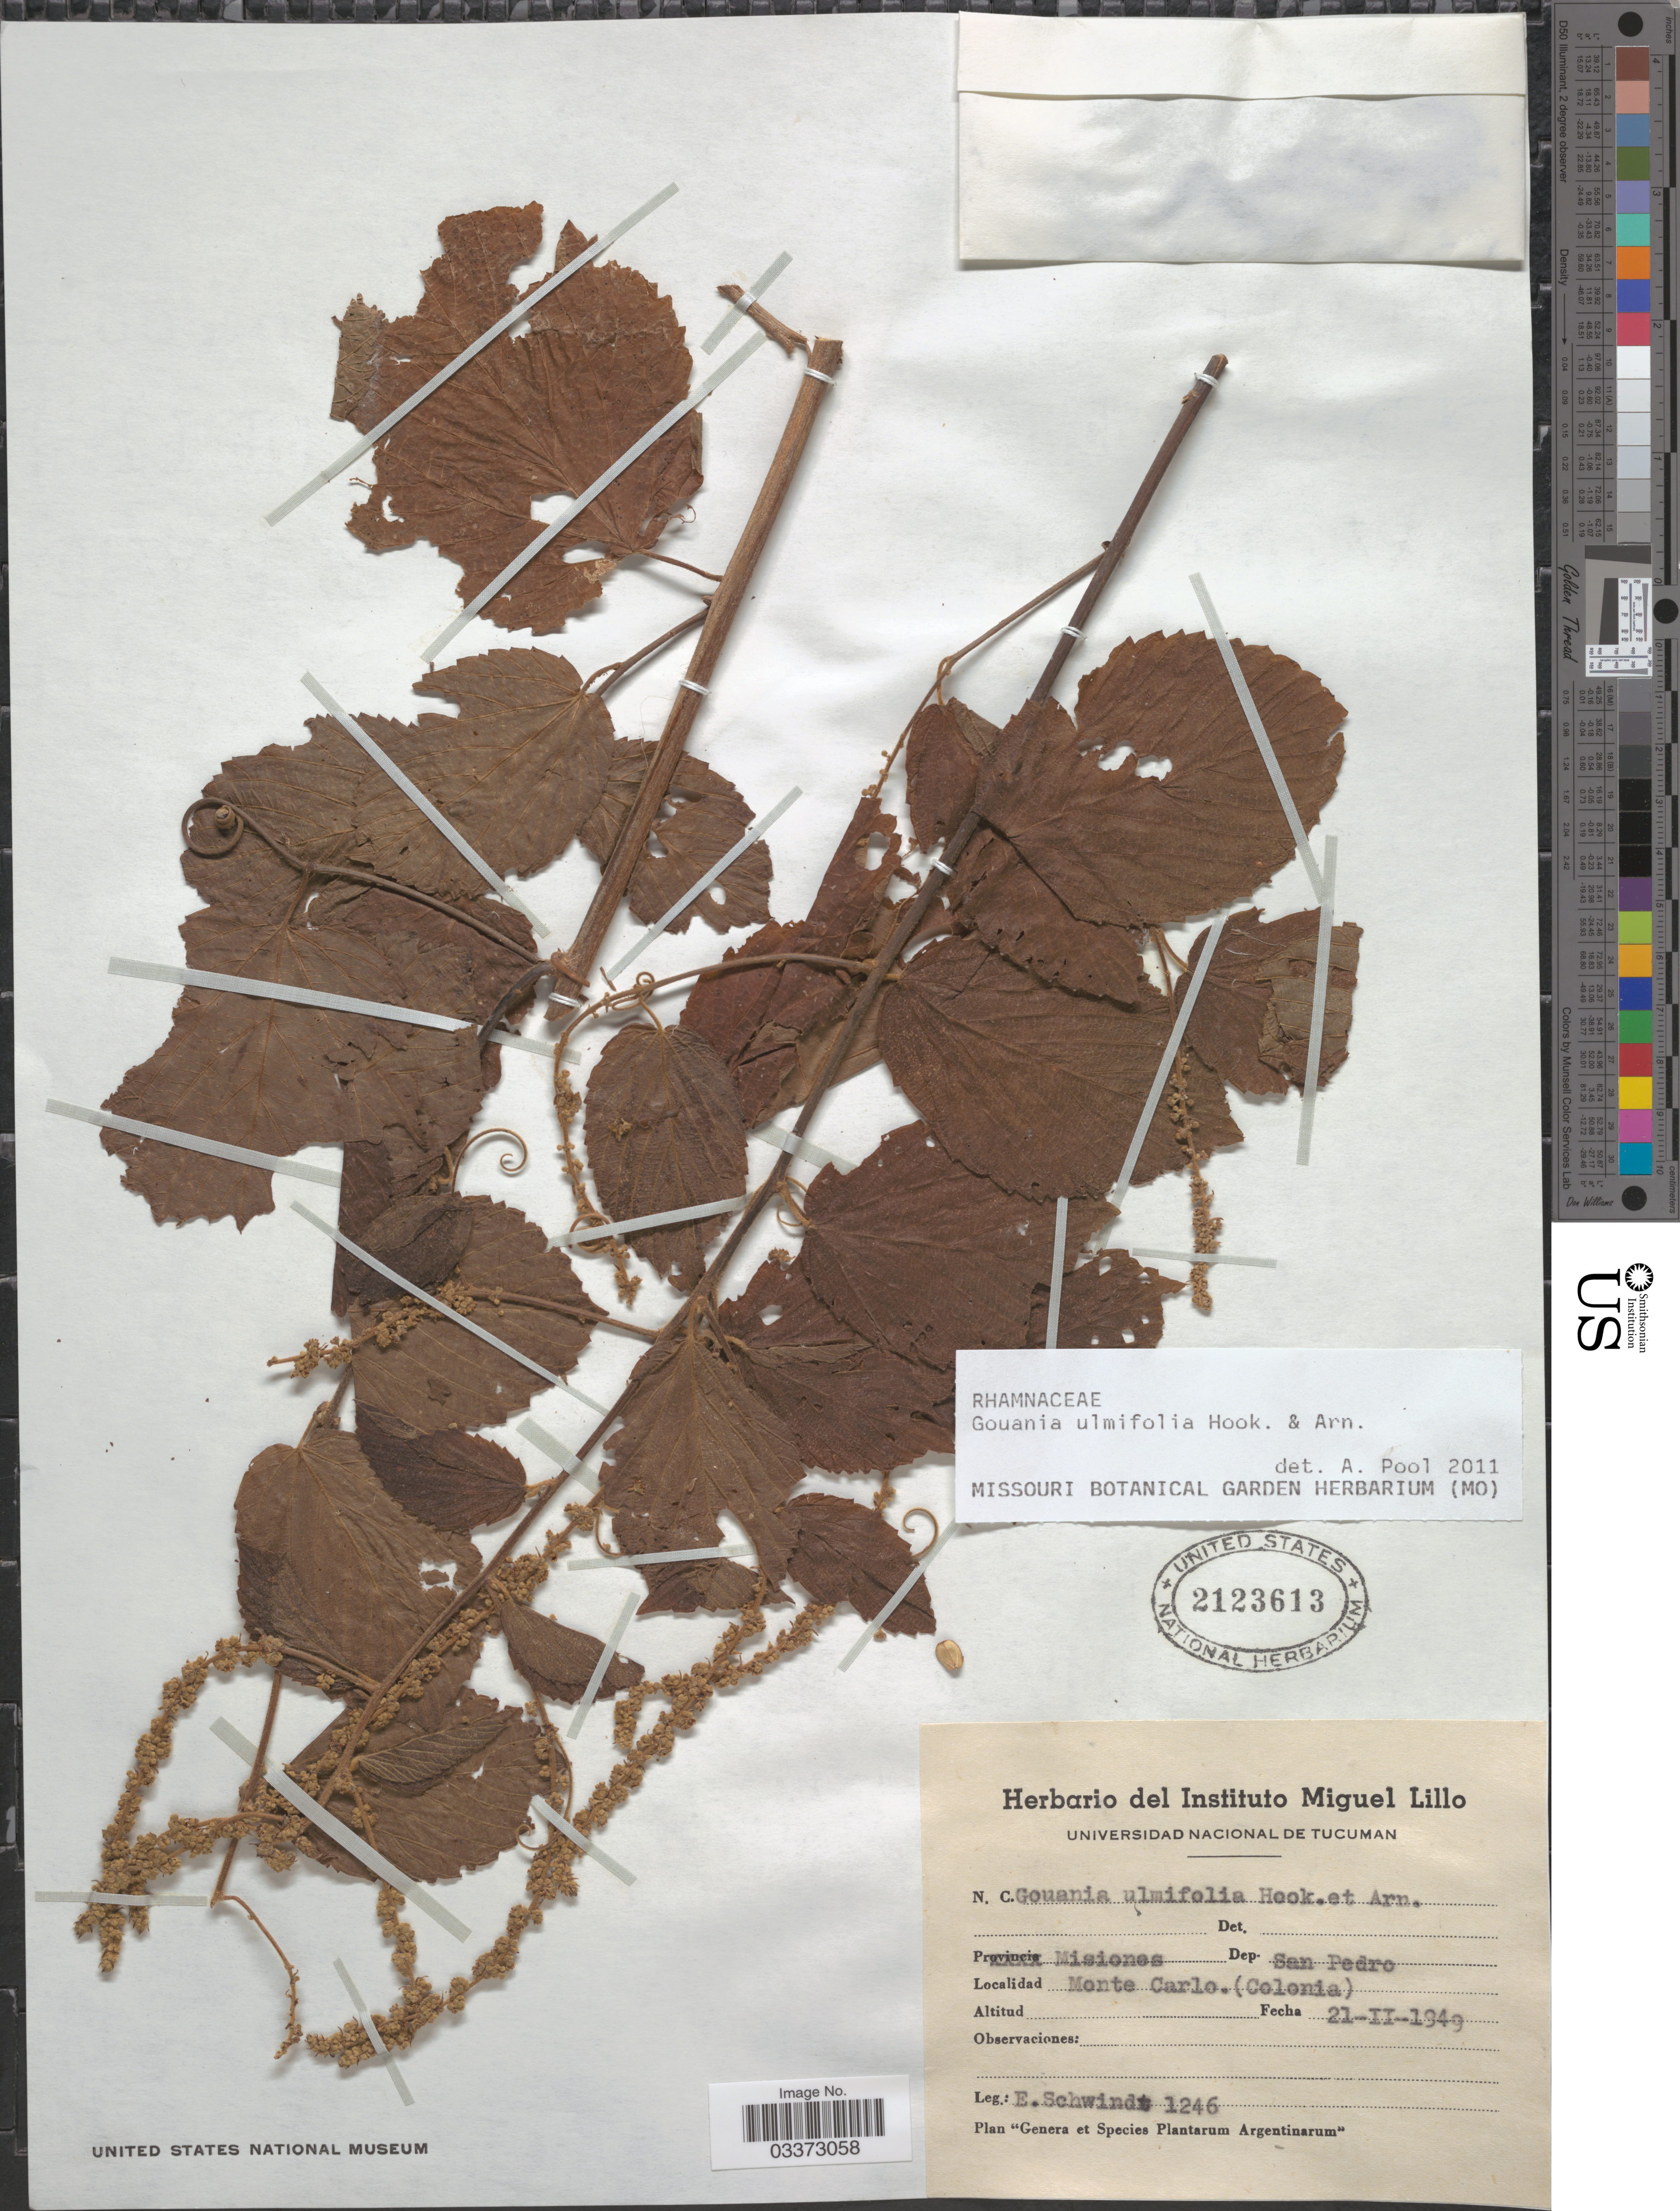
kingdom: Plantae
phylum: Tracheophyta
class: Magnoliopsida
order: Rosales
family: Rhamnaceae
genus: Gouania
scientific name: Gouania ulmifolia Triana & Planch., nom. illeg.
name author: Triana & Planch.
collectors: E. Schwindt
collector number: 1246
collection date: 1949-02-21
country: Argentina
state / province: Misiones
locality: Gob. Misiones. Dep. San Pedro. Monte Carlo. (Colonia).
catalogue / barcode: US 2123613